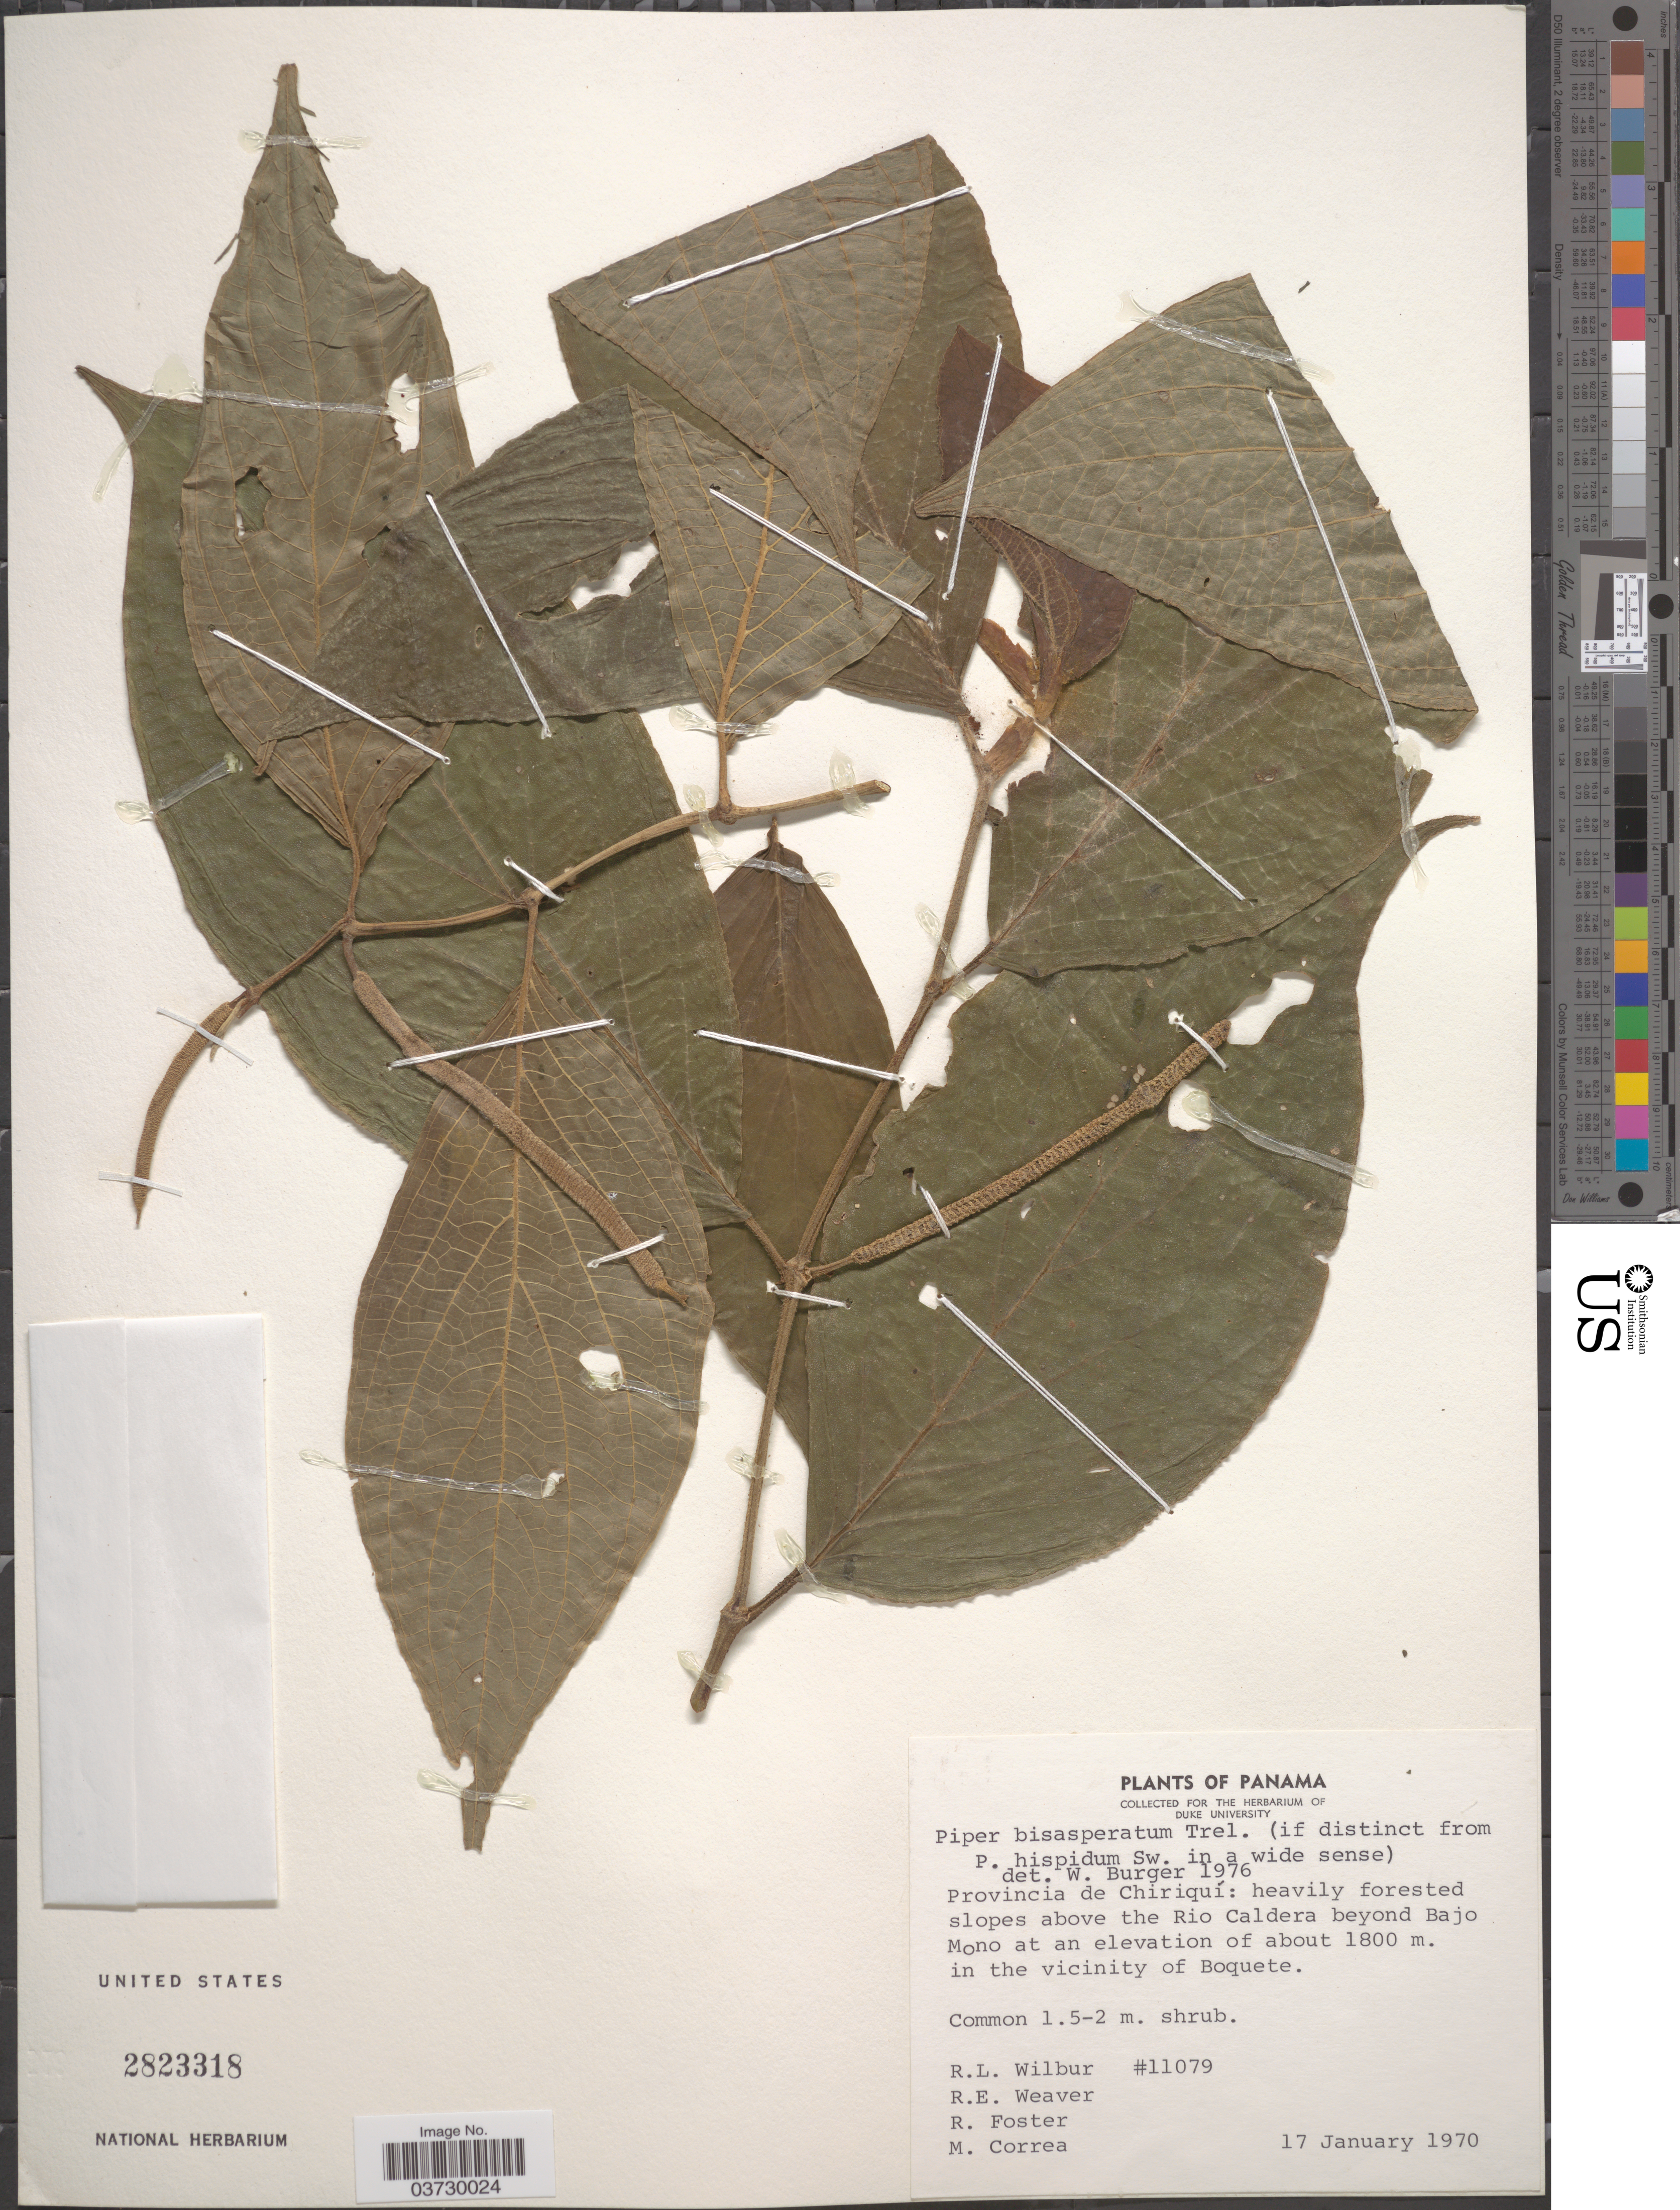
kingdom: Plantae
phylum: Tracheophyta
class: Magnoliopsida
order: Piperales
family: Piperaceae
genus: Piper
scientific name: Piper bisasperatum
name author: Trel.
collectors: R. L. Wilbur, R. E. Weaver, R. Foster & M. Correa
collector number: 11079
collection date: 1970-01-17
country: Panama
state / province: Chiriqui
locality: Heavily forested slopes above the Rio Caldera beyond Bajo Mono. In the vicinity of Boquete.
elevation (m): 1800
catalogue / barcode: US 2823318